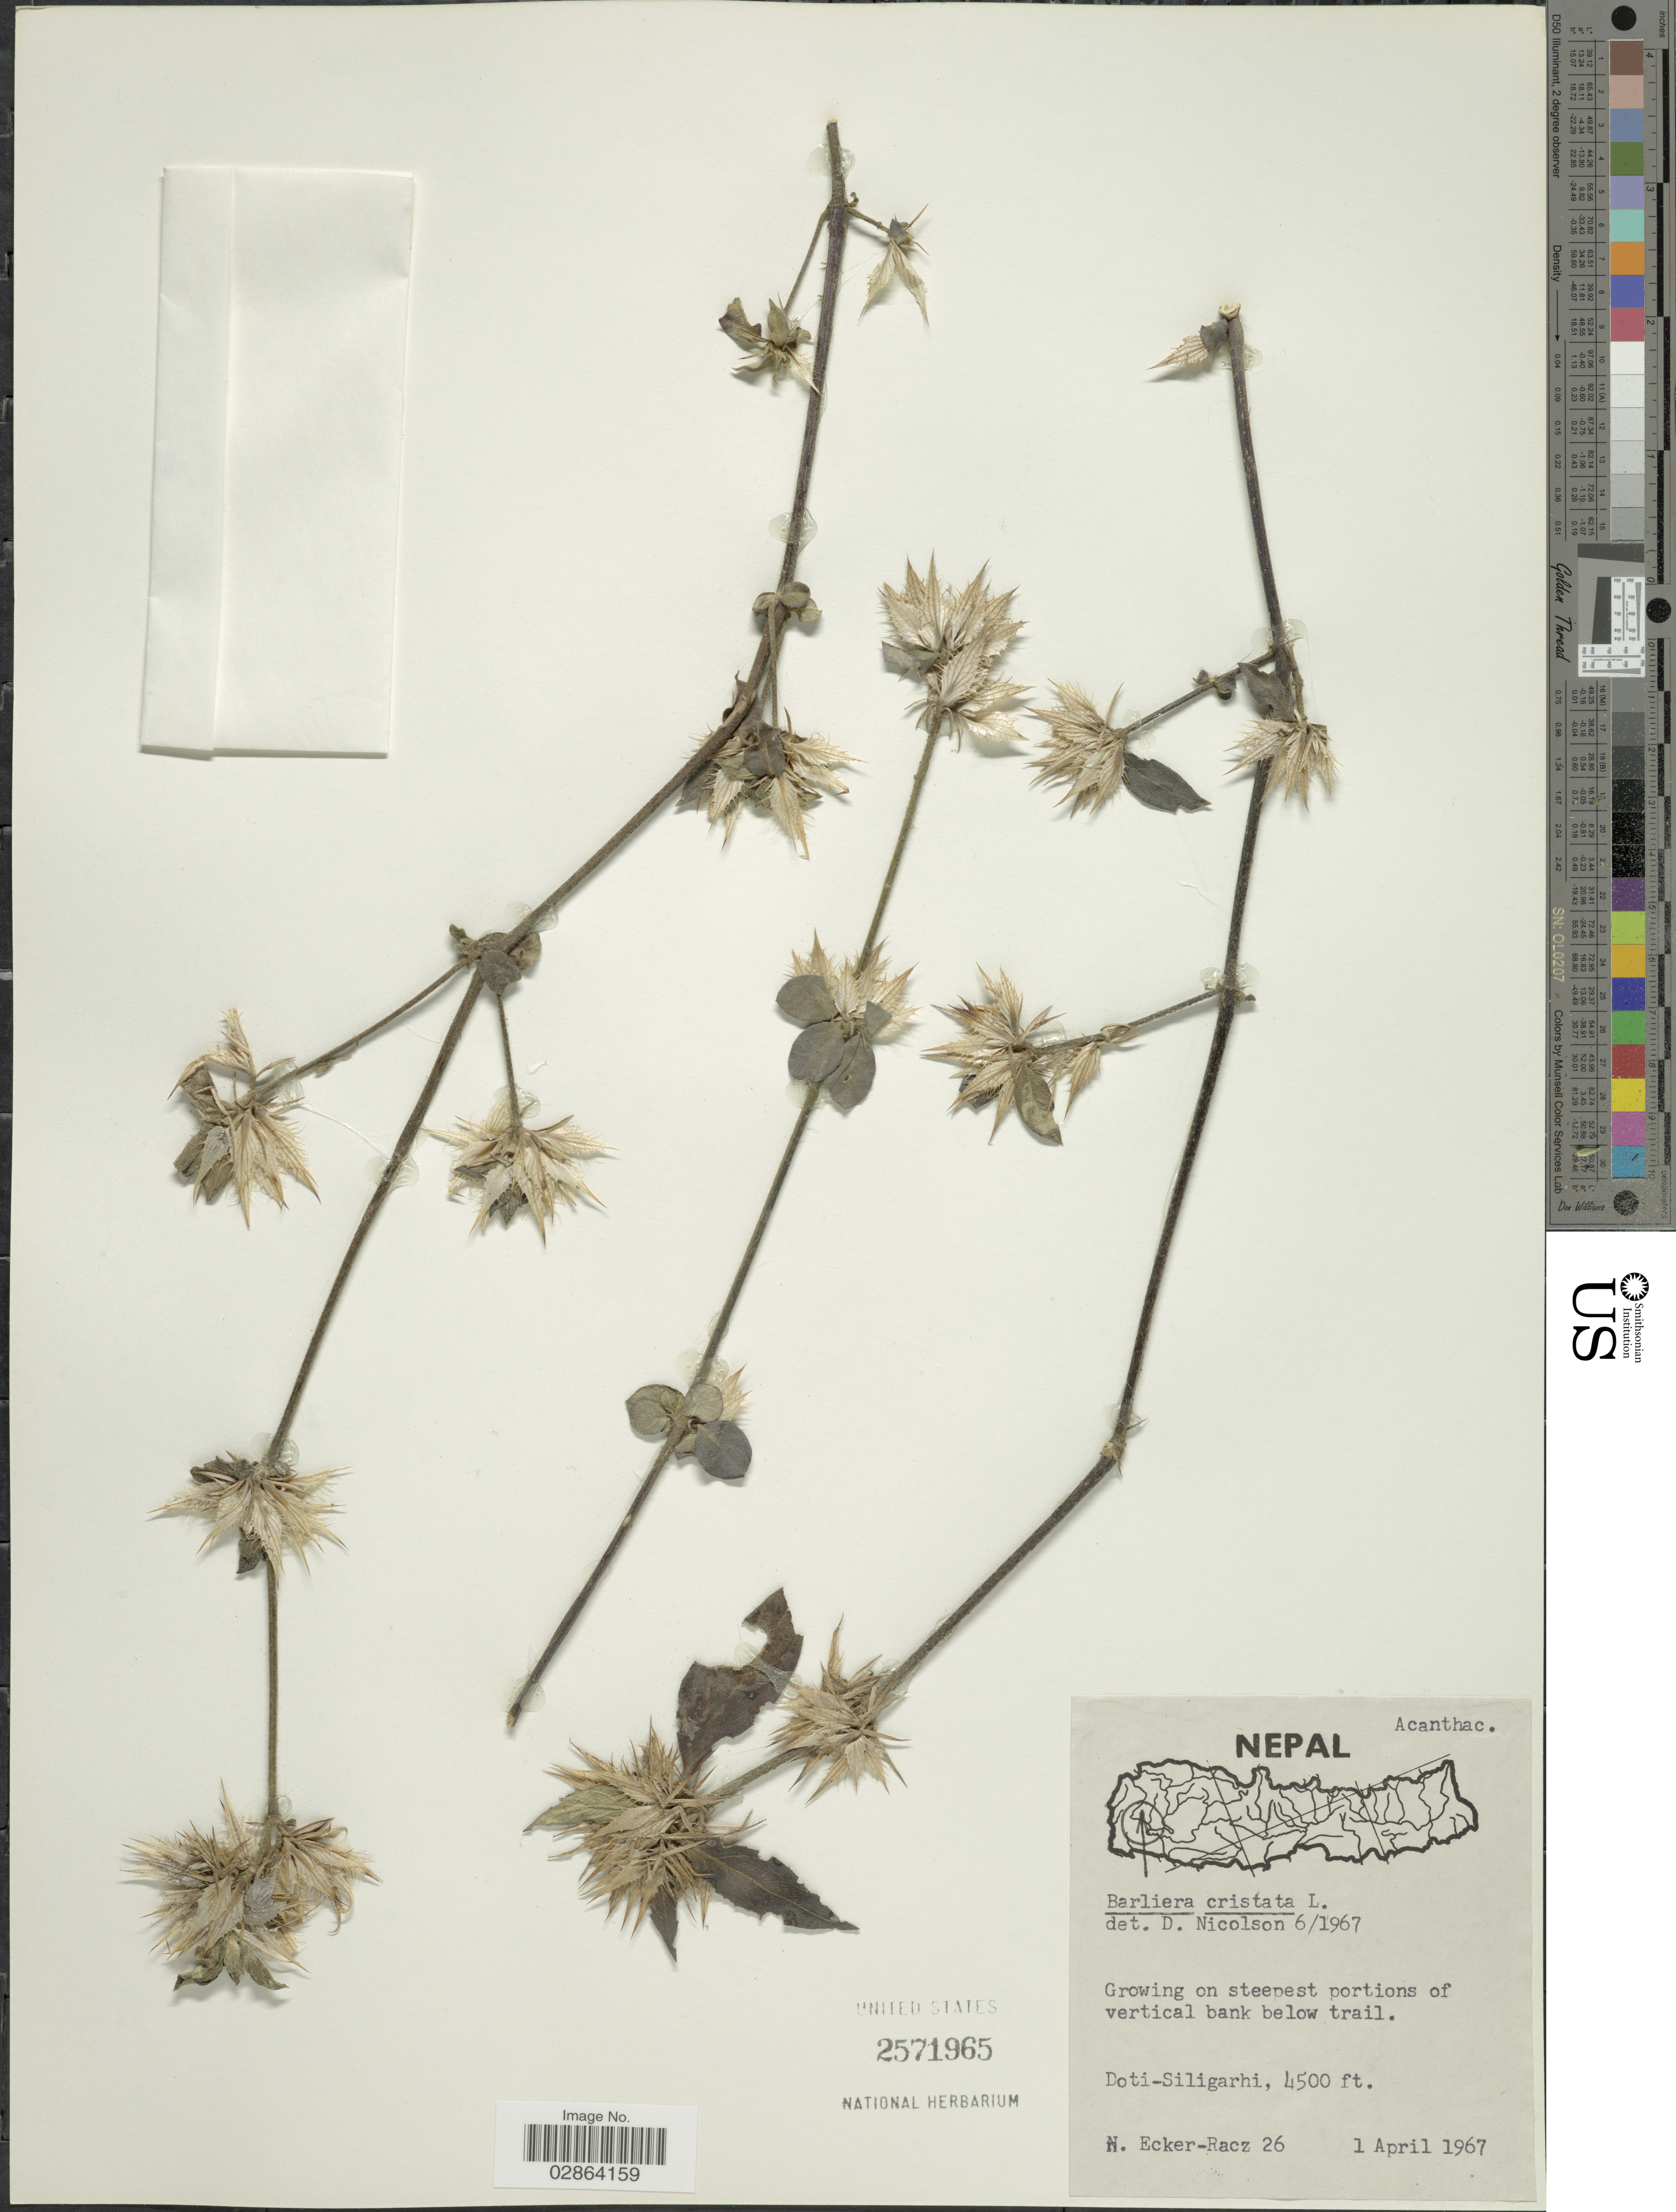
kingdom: Plantae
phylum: Tracheophyta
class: Magnoliopsida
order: Lamiales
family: Acanthaceae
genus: Barleria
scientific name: Barleria cristata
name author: L.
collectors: N. Ecker-Racz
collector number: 26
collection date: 1967-04-01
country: Nepal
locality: Doti - Siligarhi.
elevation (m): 1372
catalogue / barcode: US 2571965